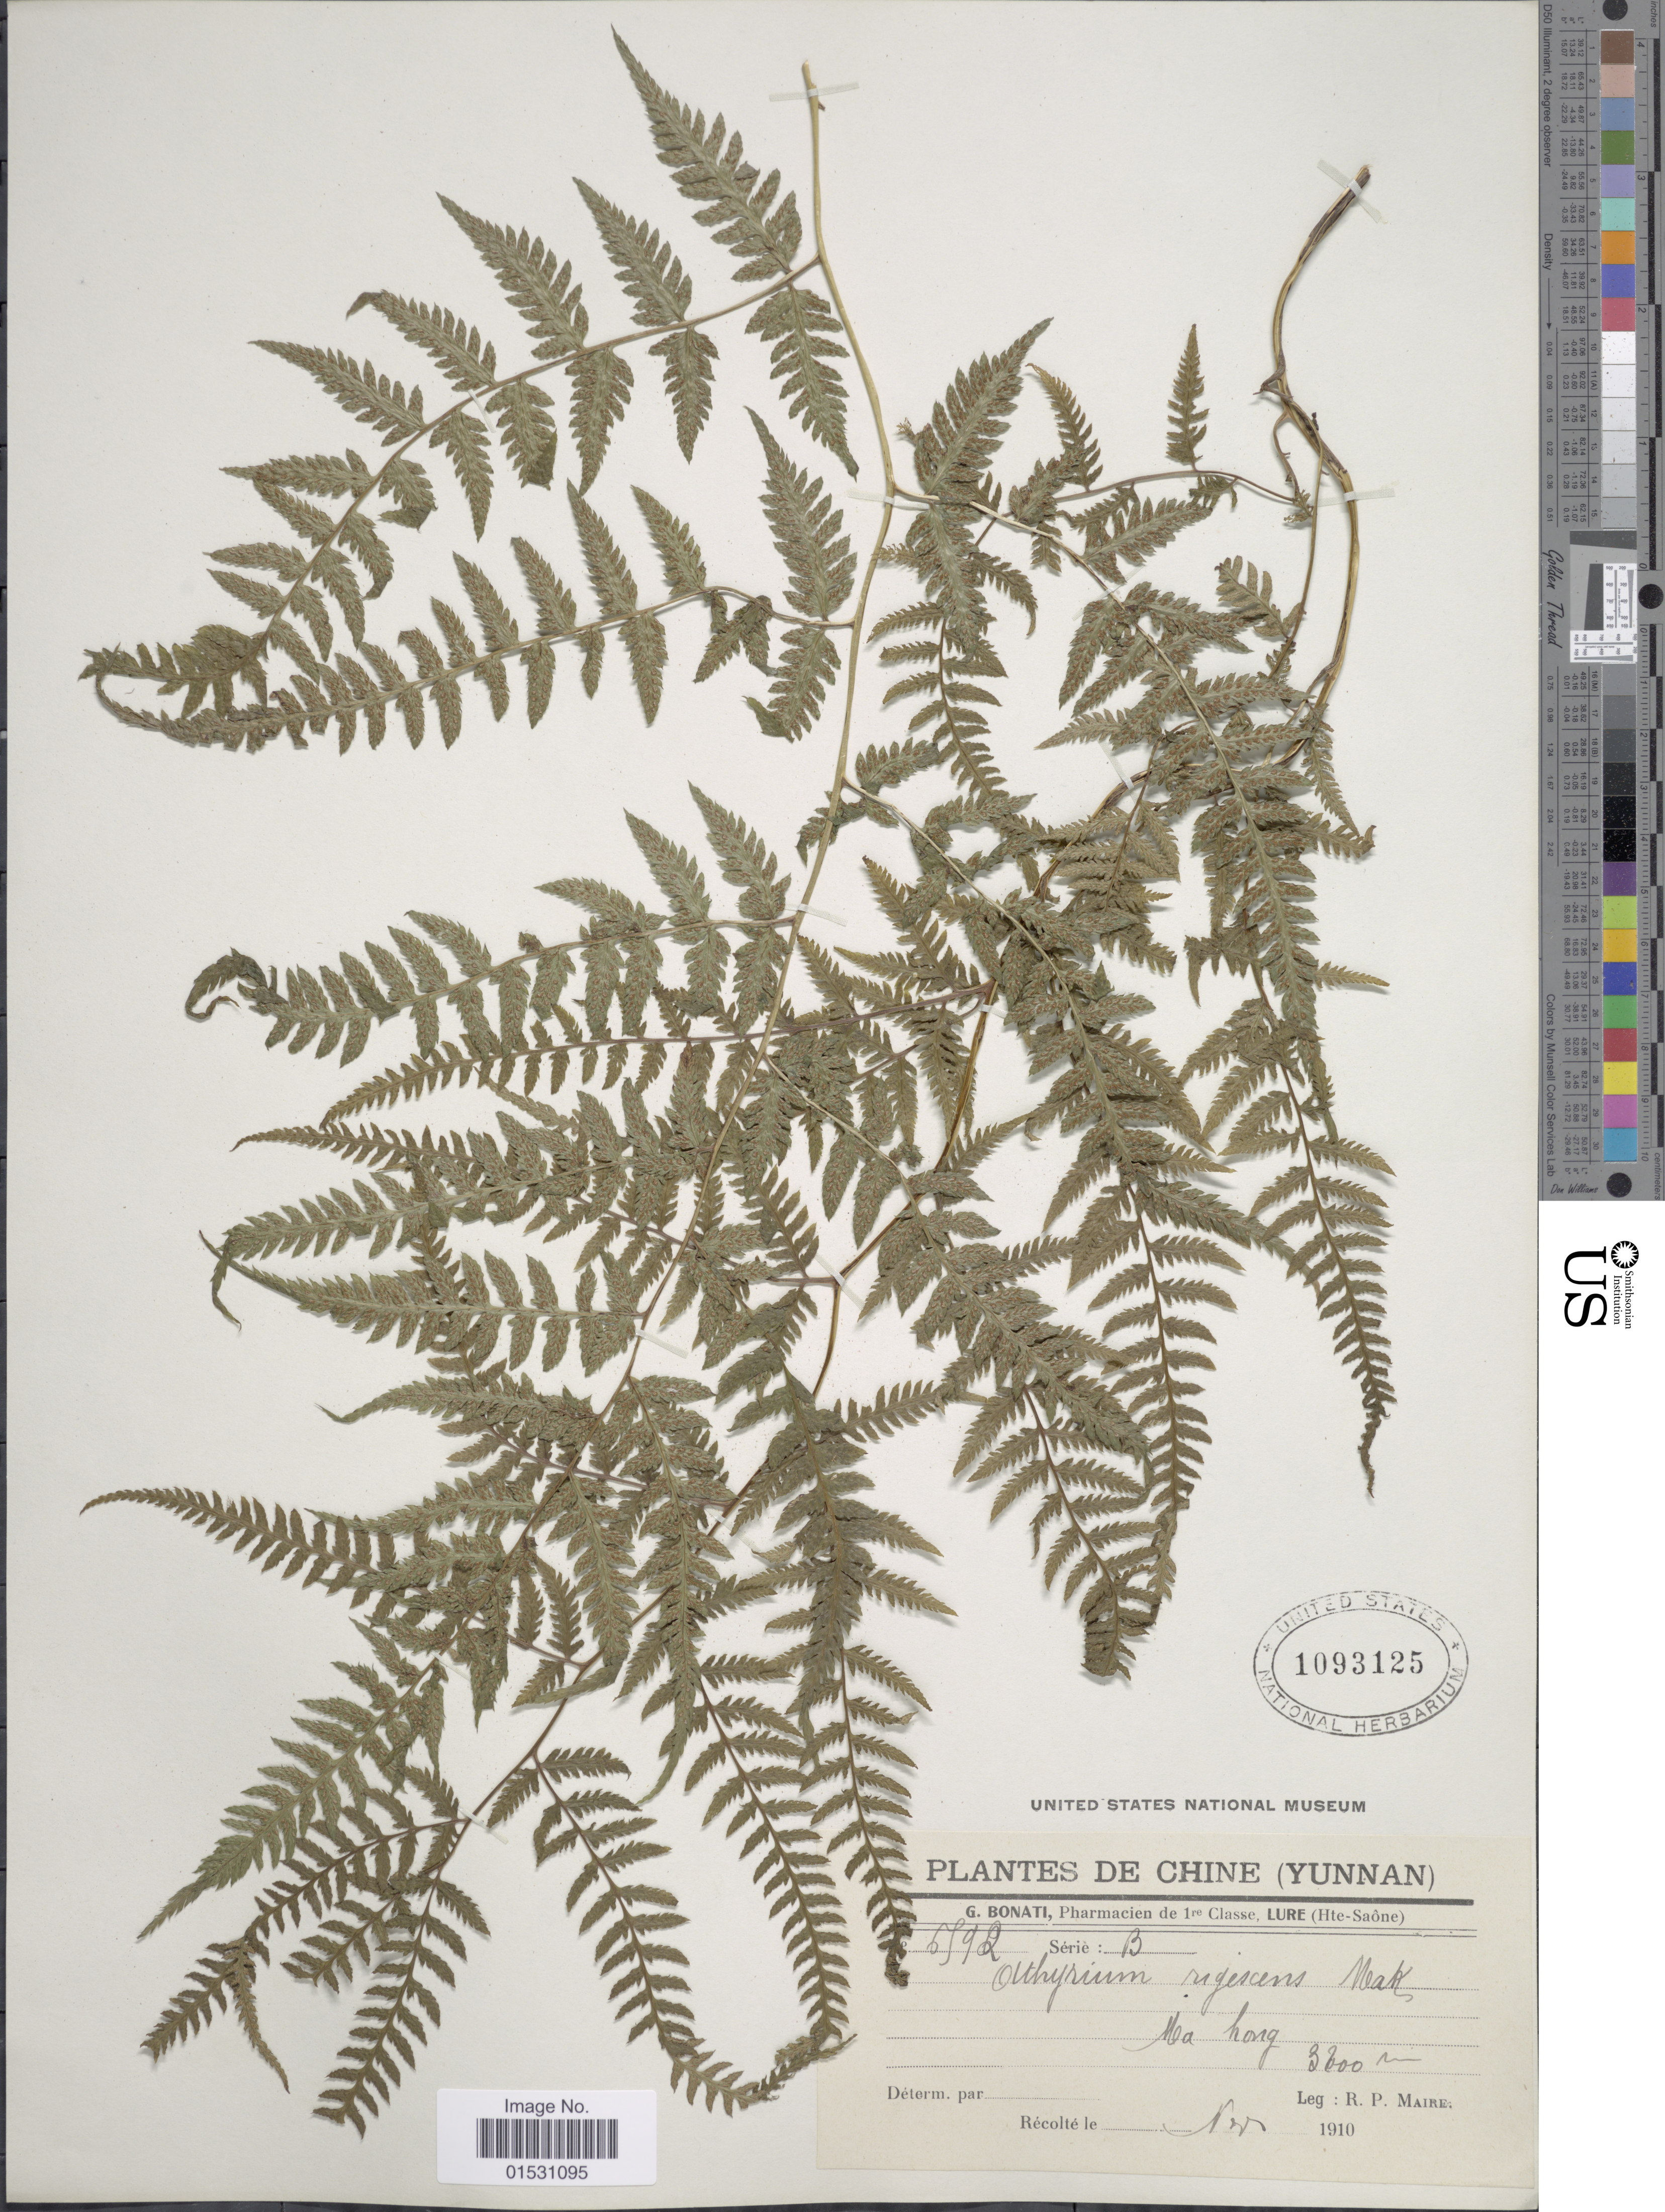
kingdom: Plantae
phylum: Tracheophyta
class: Polypodiopsida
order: Polypodiales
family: Athyriaceae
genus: Athyrium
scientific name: Athyrium rigescens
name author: Makino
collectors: R.-P. Maire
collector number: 6792*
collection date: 1910-11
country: China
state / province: Yunnan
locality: Chine. Na hong. [interpreted]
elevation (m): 3600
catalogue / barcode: US 1093125